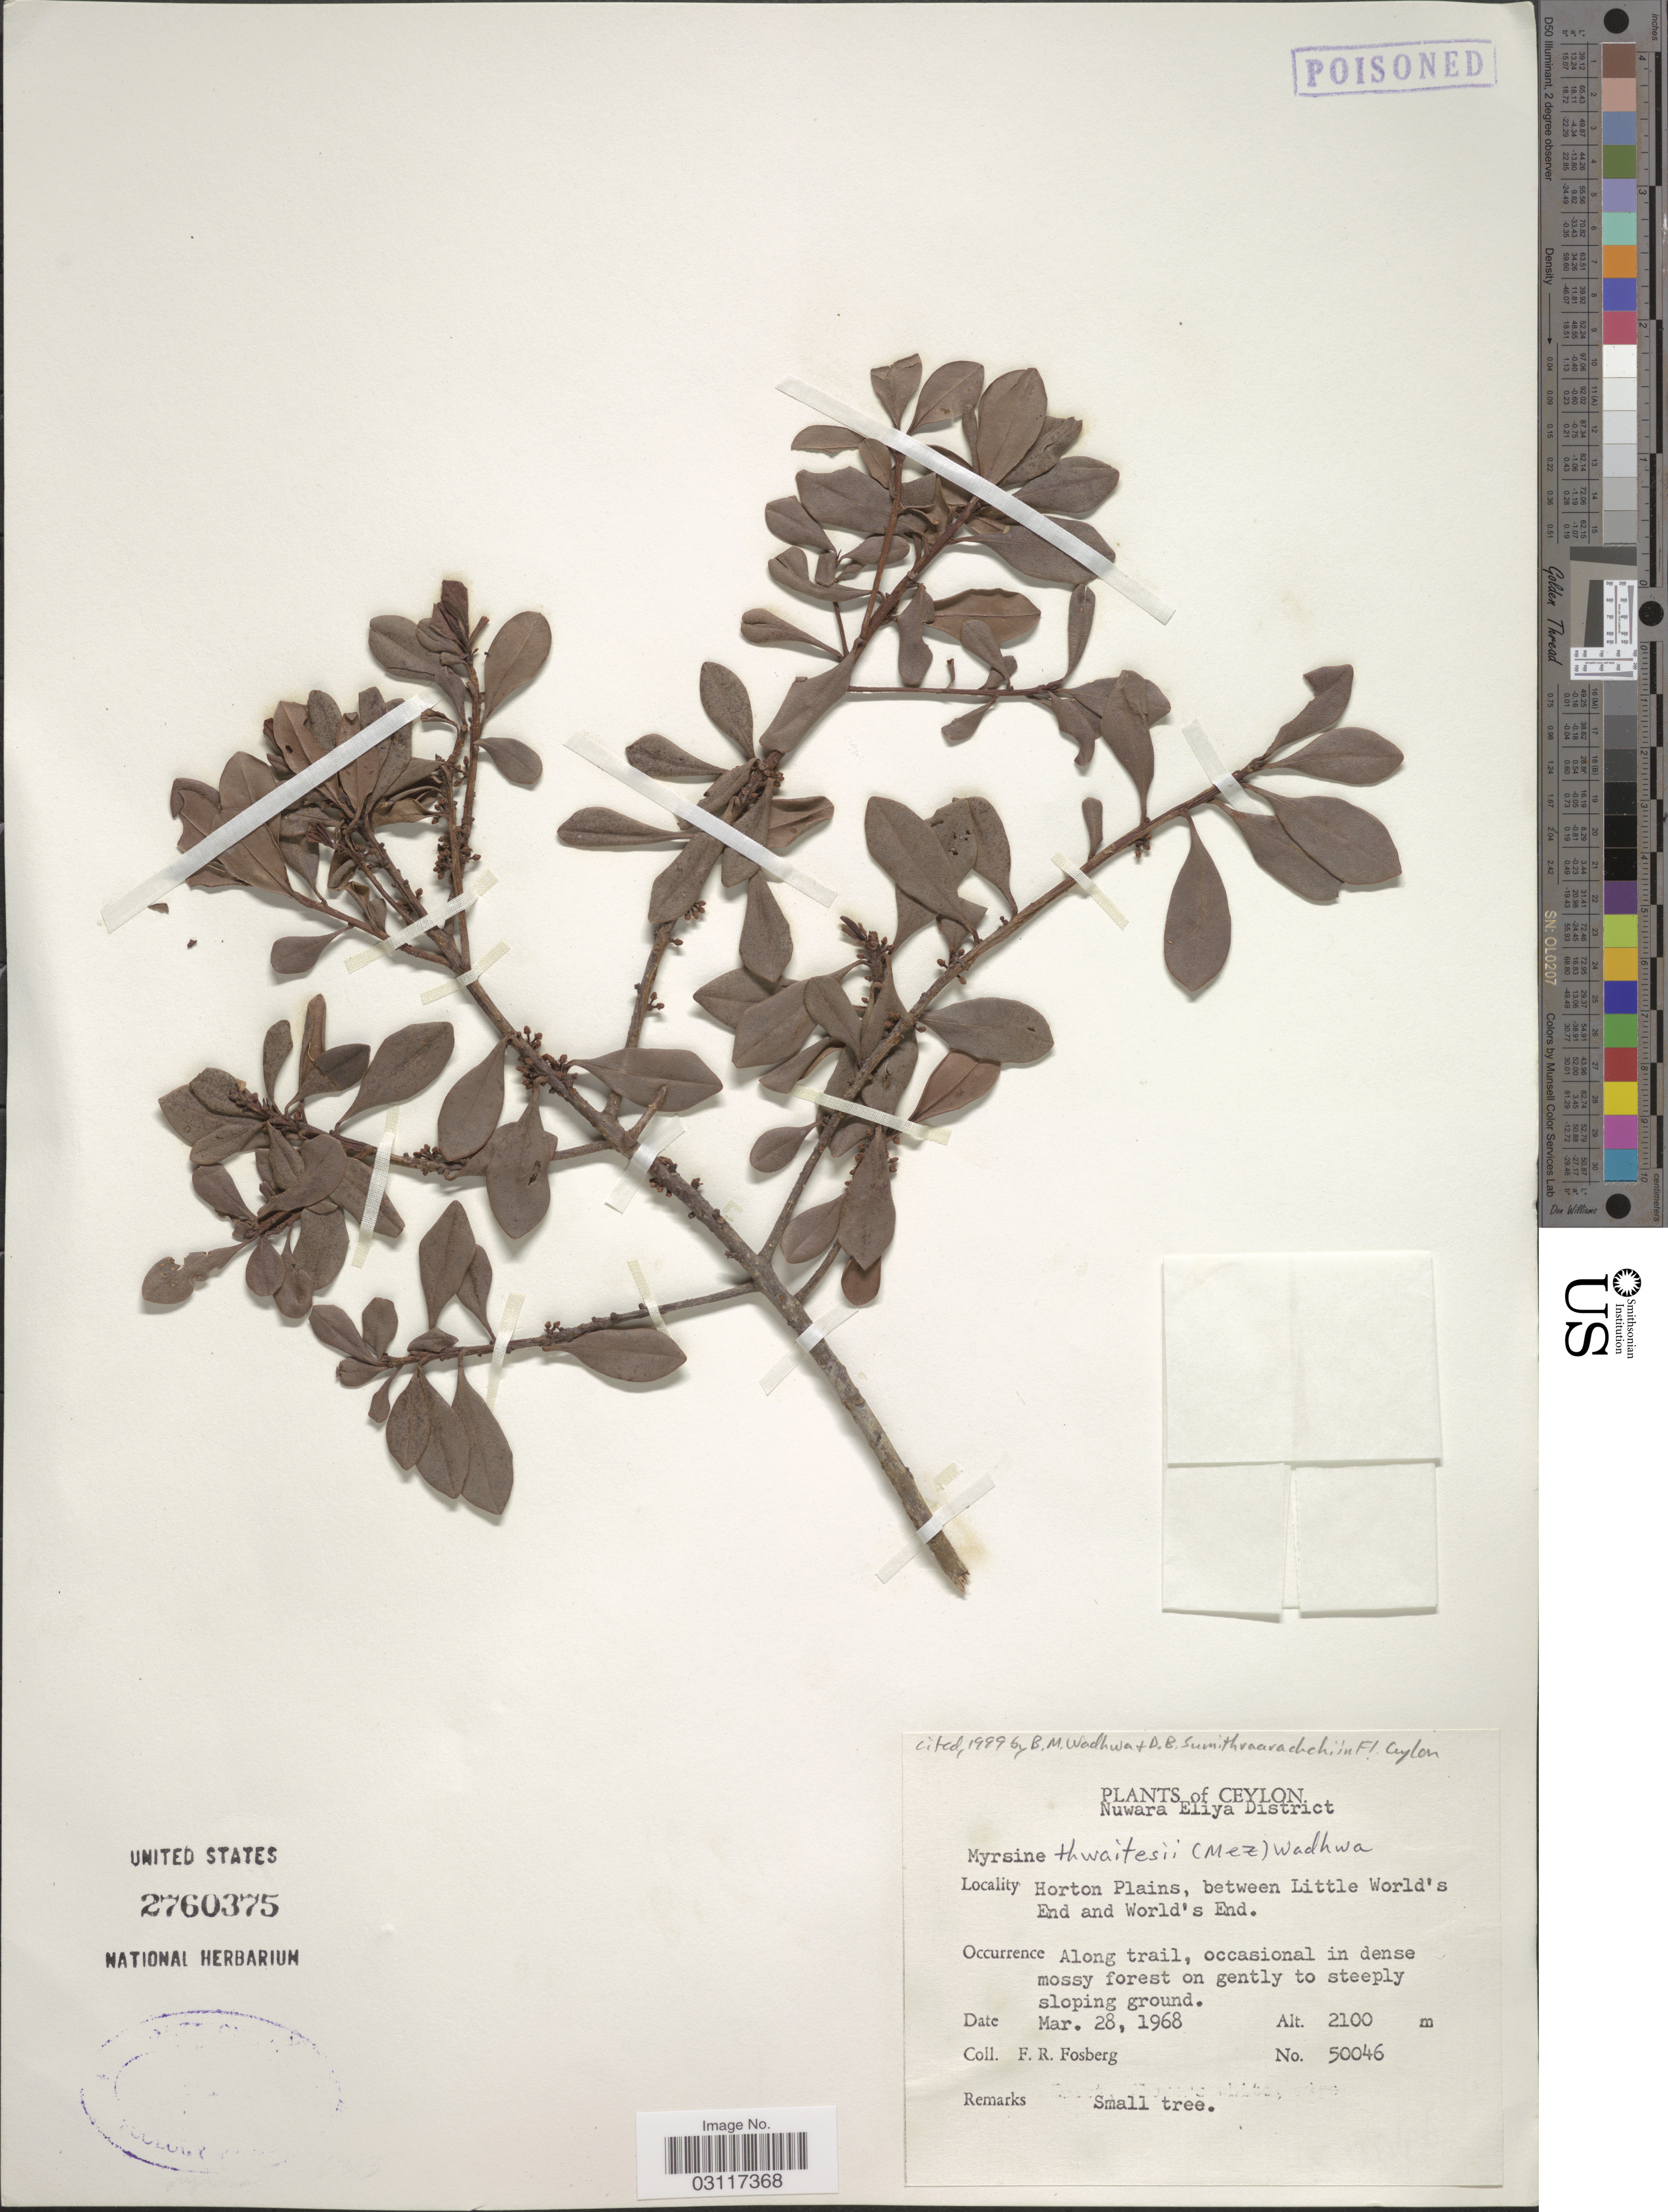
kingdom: Plantae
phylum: Tracheophyta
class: Magnoliopsida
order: Ericales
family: Primulaceae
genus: Myrsine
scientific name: Myrsine thwaitesii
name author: (Mez) Wadhwa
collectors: F. R. Fosberg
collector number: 50046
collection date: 1968-03-28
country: Sri Lanka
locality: Ceylon, Nuwara Eliya District, Horton Plains, between Little World's End and World's End.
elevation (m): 2100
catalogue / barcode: US 2760375